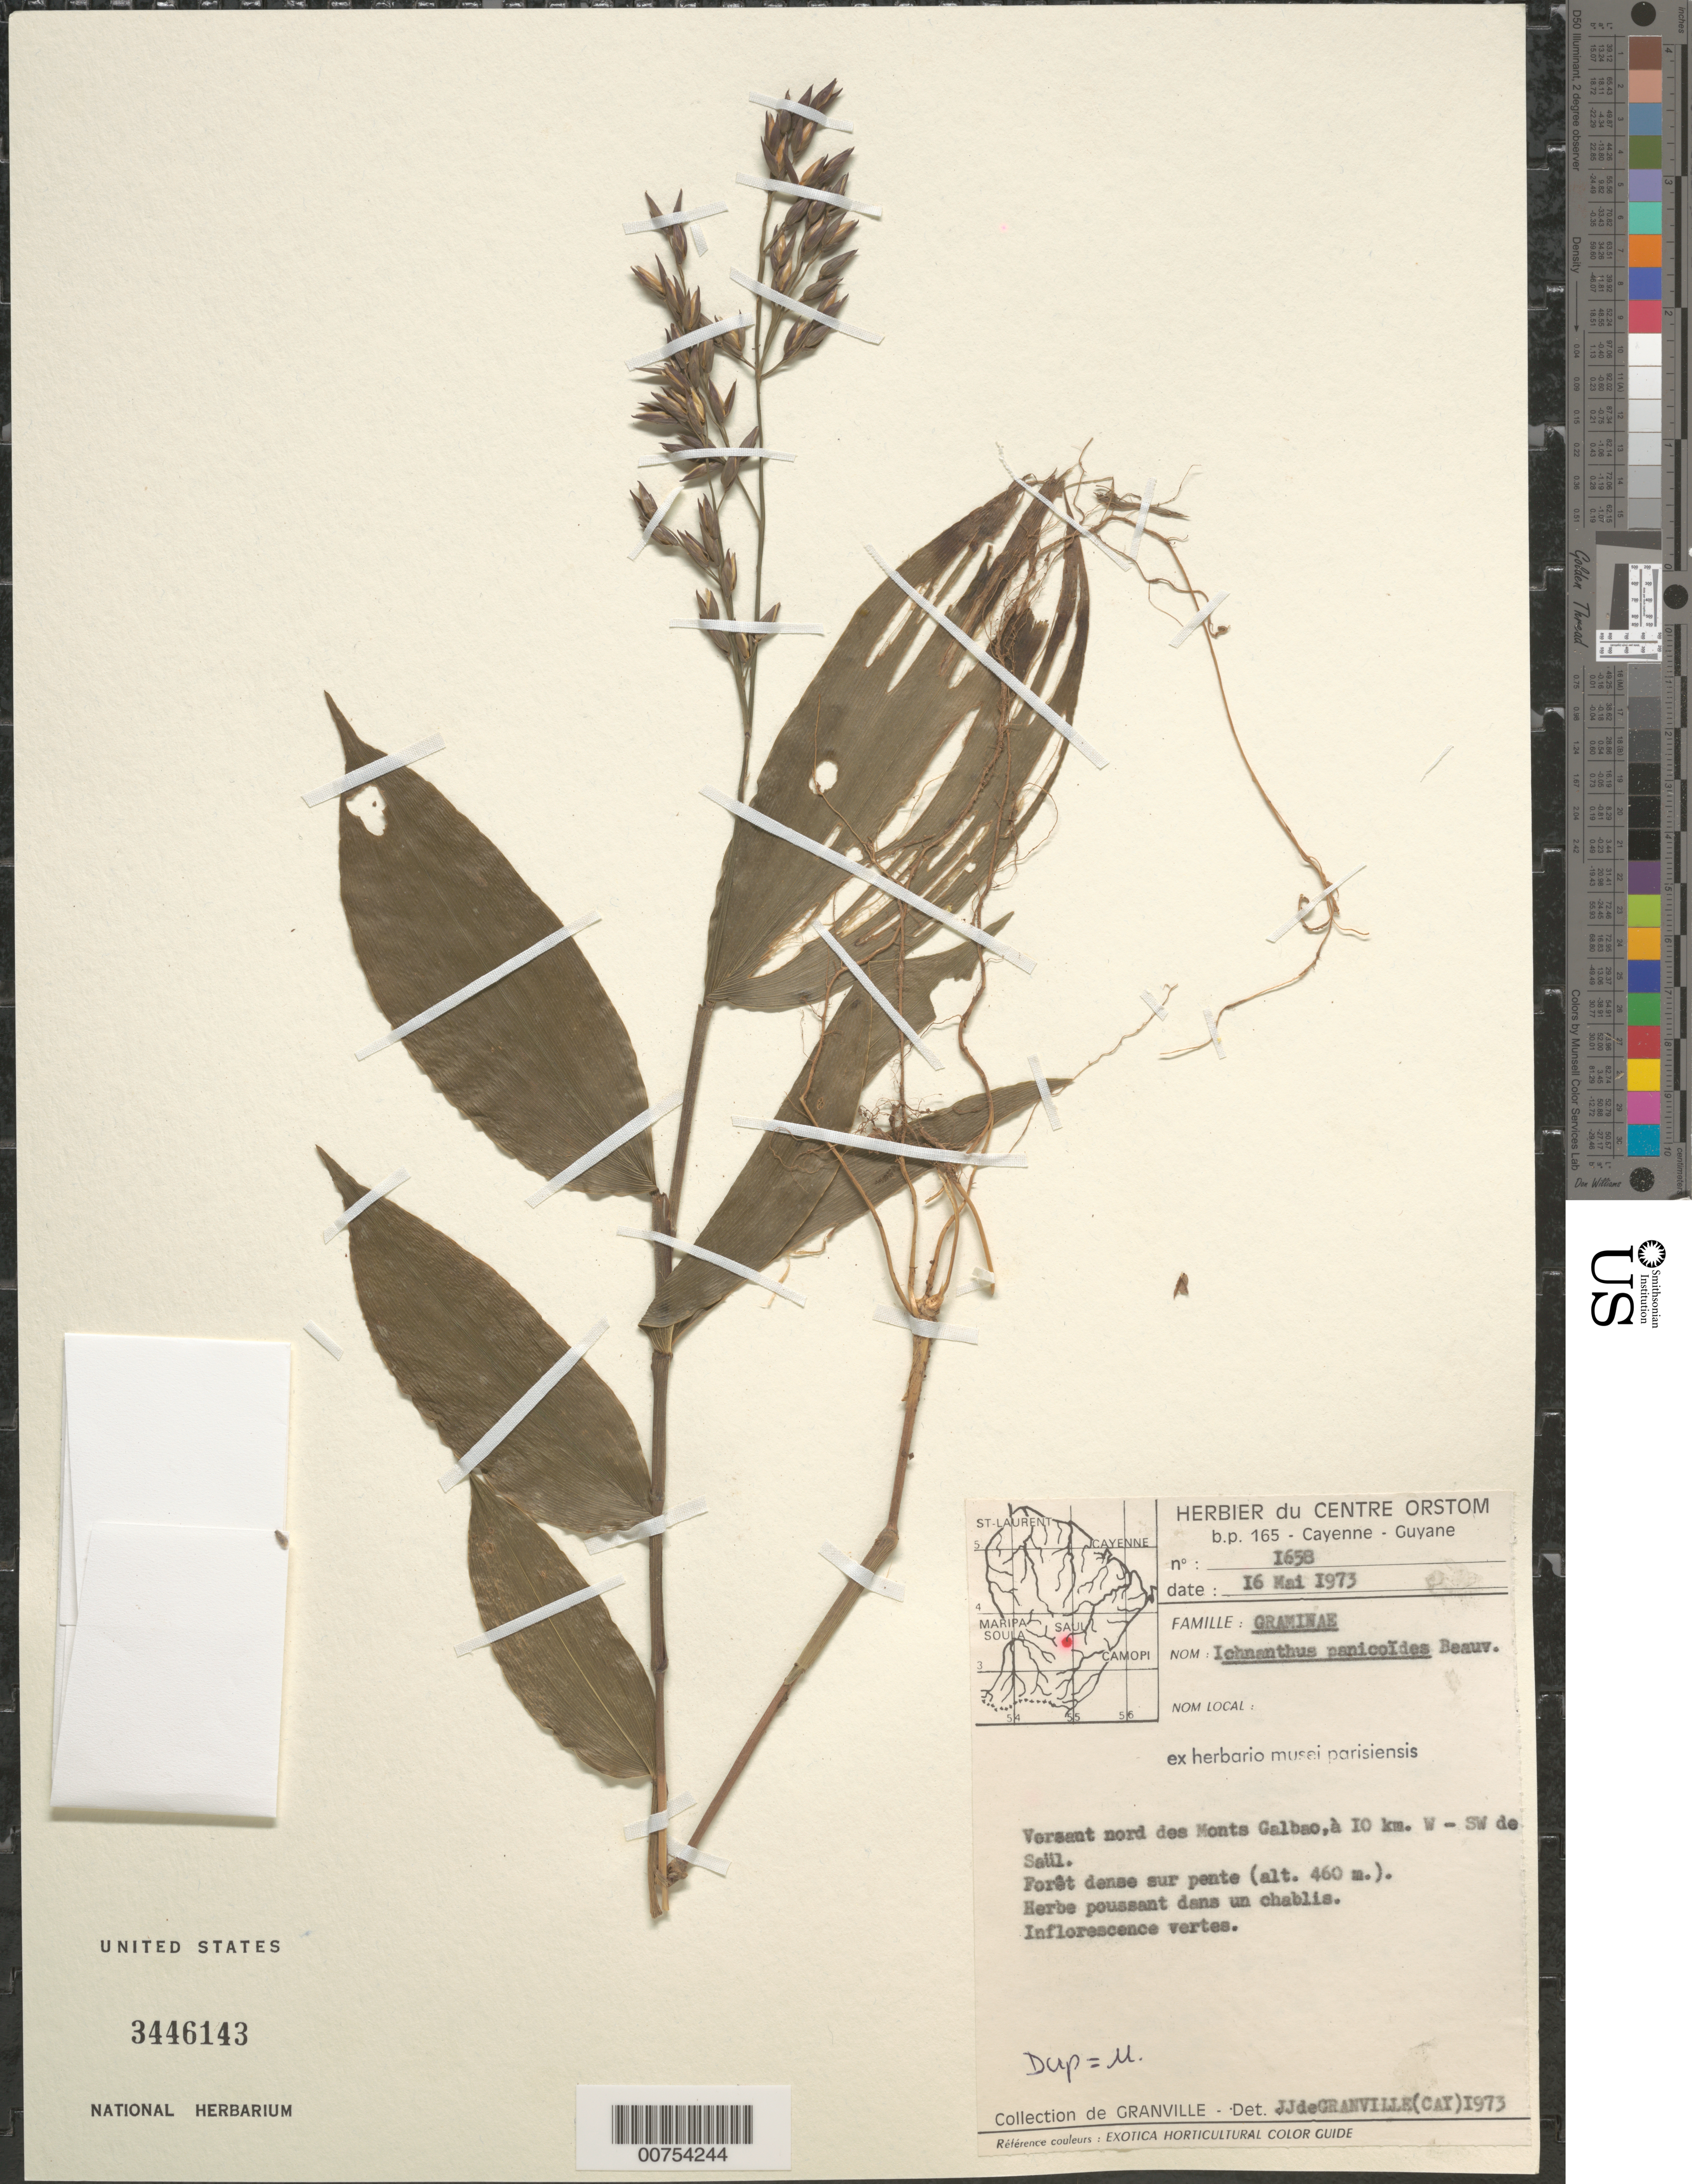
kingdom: Plantae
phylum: Tracheophyta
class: Liliopsida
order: Poales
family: Poaceae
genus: Ichnanthus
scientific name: Ichnanthus panicoides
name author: P. Beauv.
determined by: Granville, J. J. de, (CAY), Institut de Recherche pour le Developpement (IRD) (FRENCH GUIANA)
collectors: J.-J. de Granville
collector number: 1658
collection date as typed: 16-May-73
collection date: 1973-05-16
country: French Guiana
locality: Monts Galbao, 10 km Ouest-Sud-Ouest de Saül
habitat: Dense forest on slope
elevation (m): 460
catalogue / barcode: US 3446143